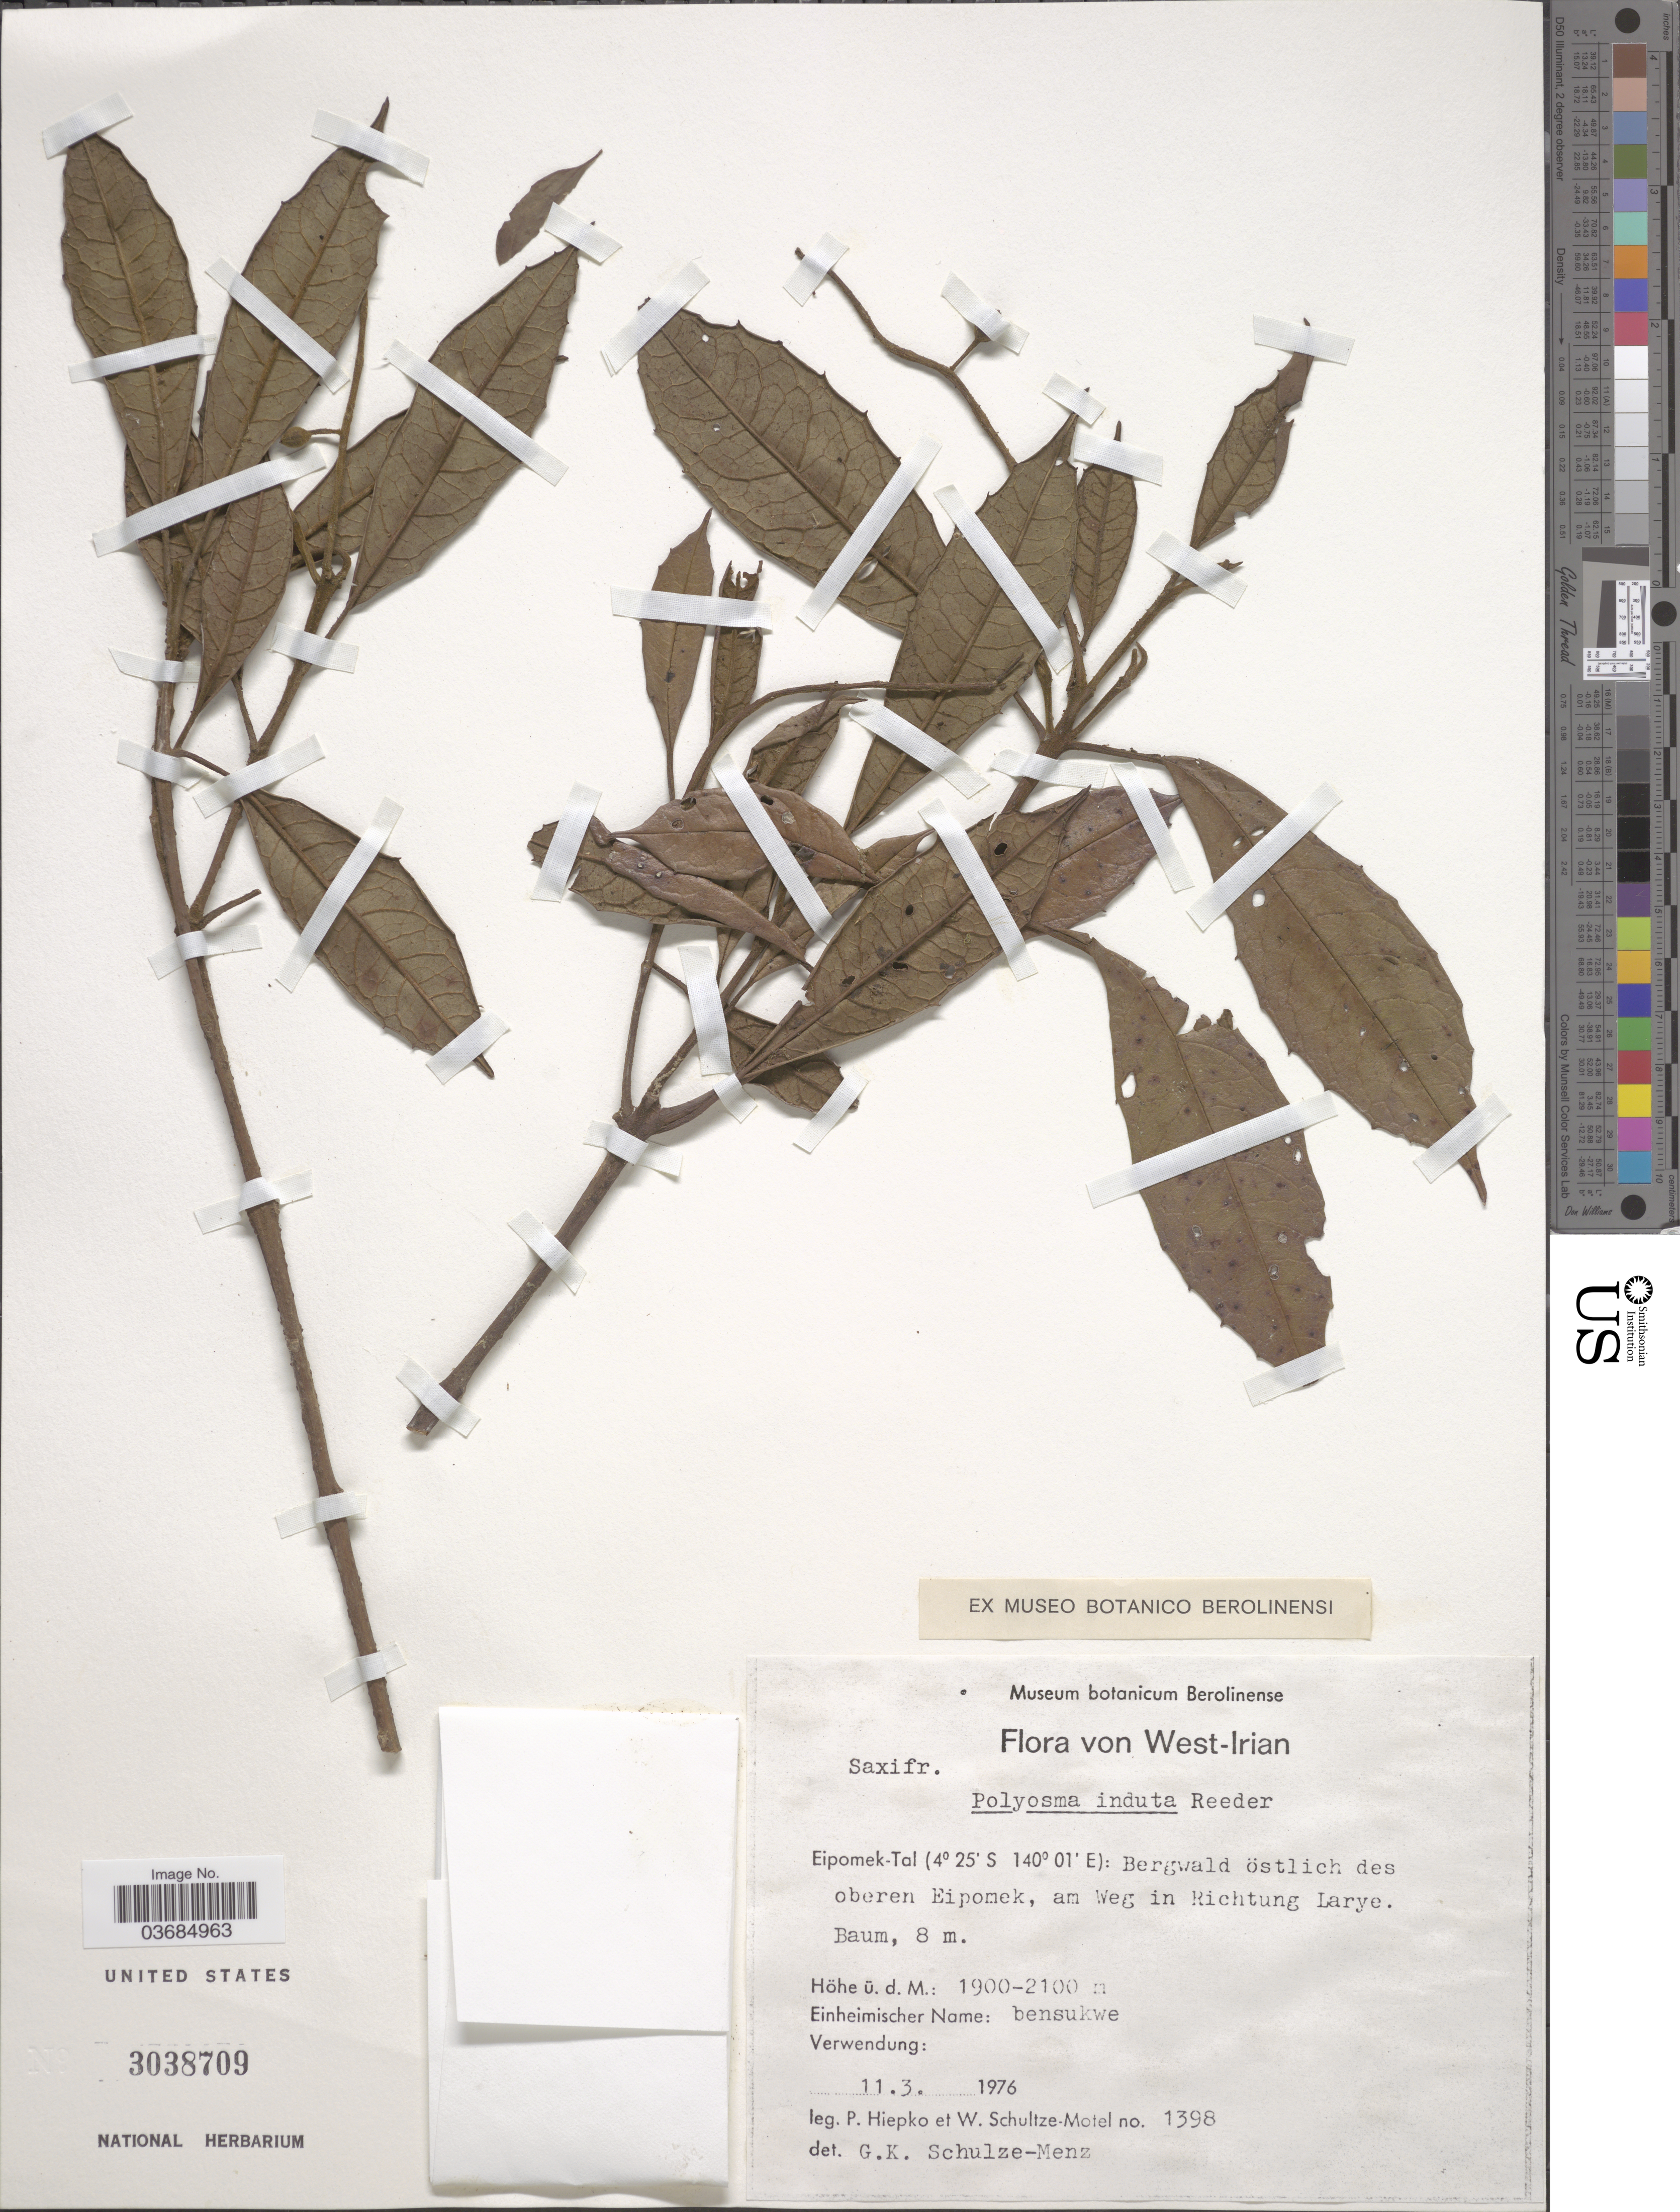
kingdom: Plantae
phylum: Tracheophyta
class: Magnoliopsida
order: Escalloniales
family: Escalloniaceae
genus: Polyosma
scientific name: Polyosma induta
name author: Reeder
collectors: P. H. Hiepko & G. K. W. Schulze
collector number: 1398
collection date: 1976-03-11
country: Indonesia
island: New Guinea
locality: West-Irian. Eipomek-Tal: Bergwald östlich des oberen Eipomek, am Weg in Richtung Larye.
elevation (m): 1900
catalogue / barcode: US 3038709